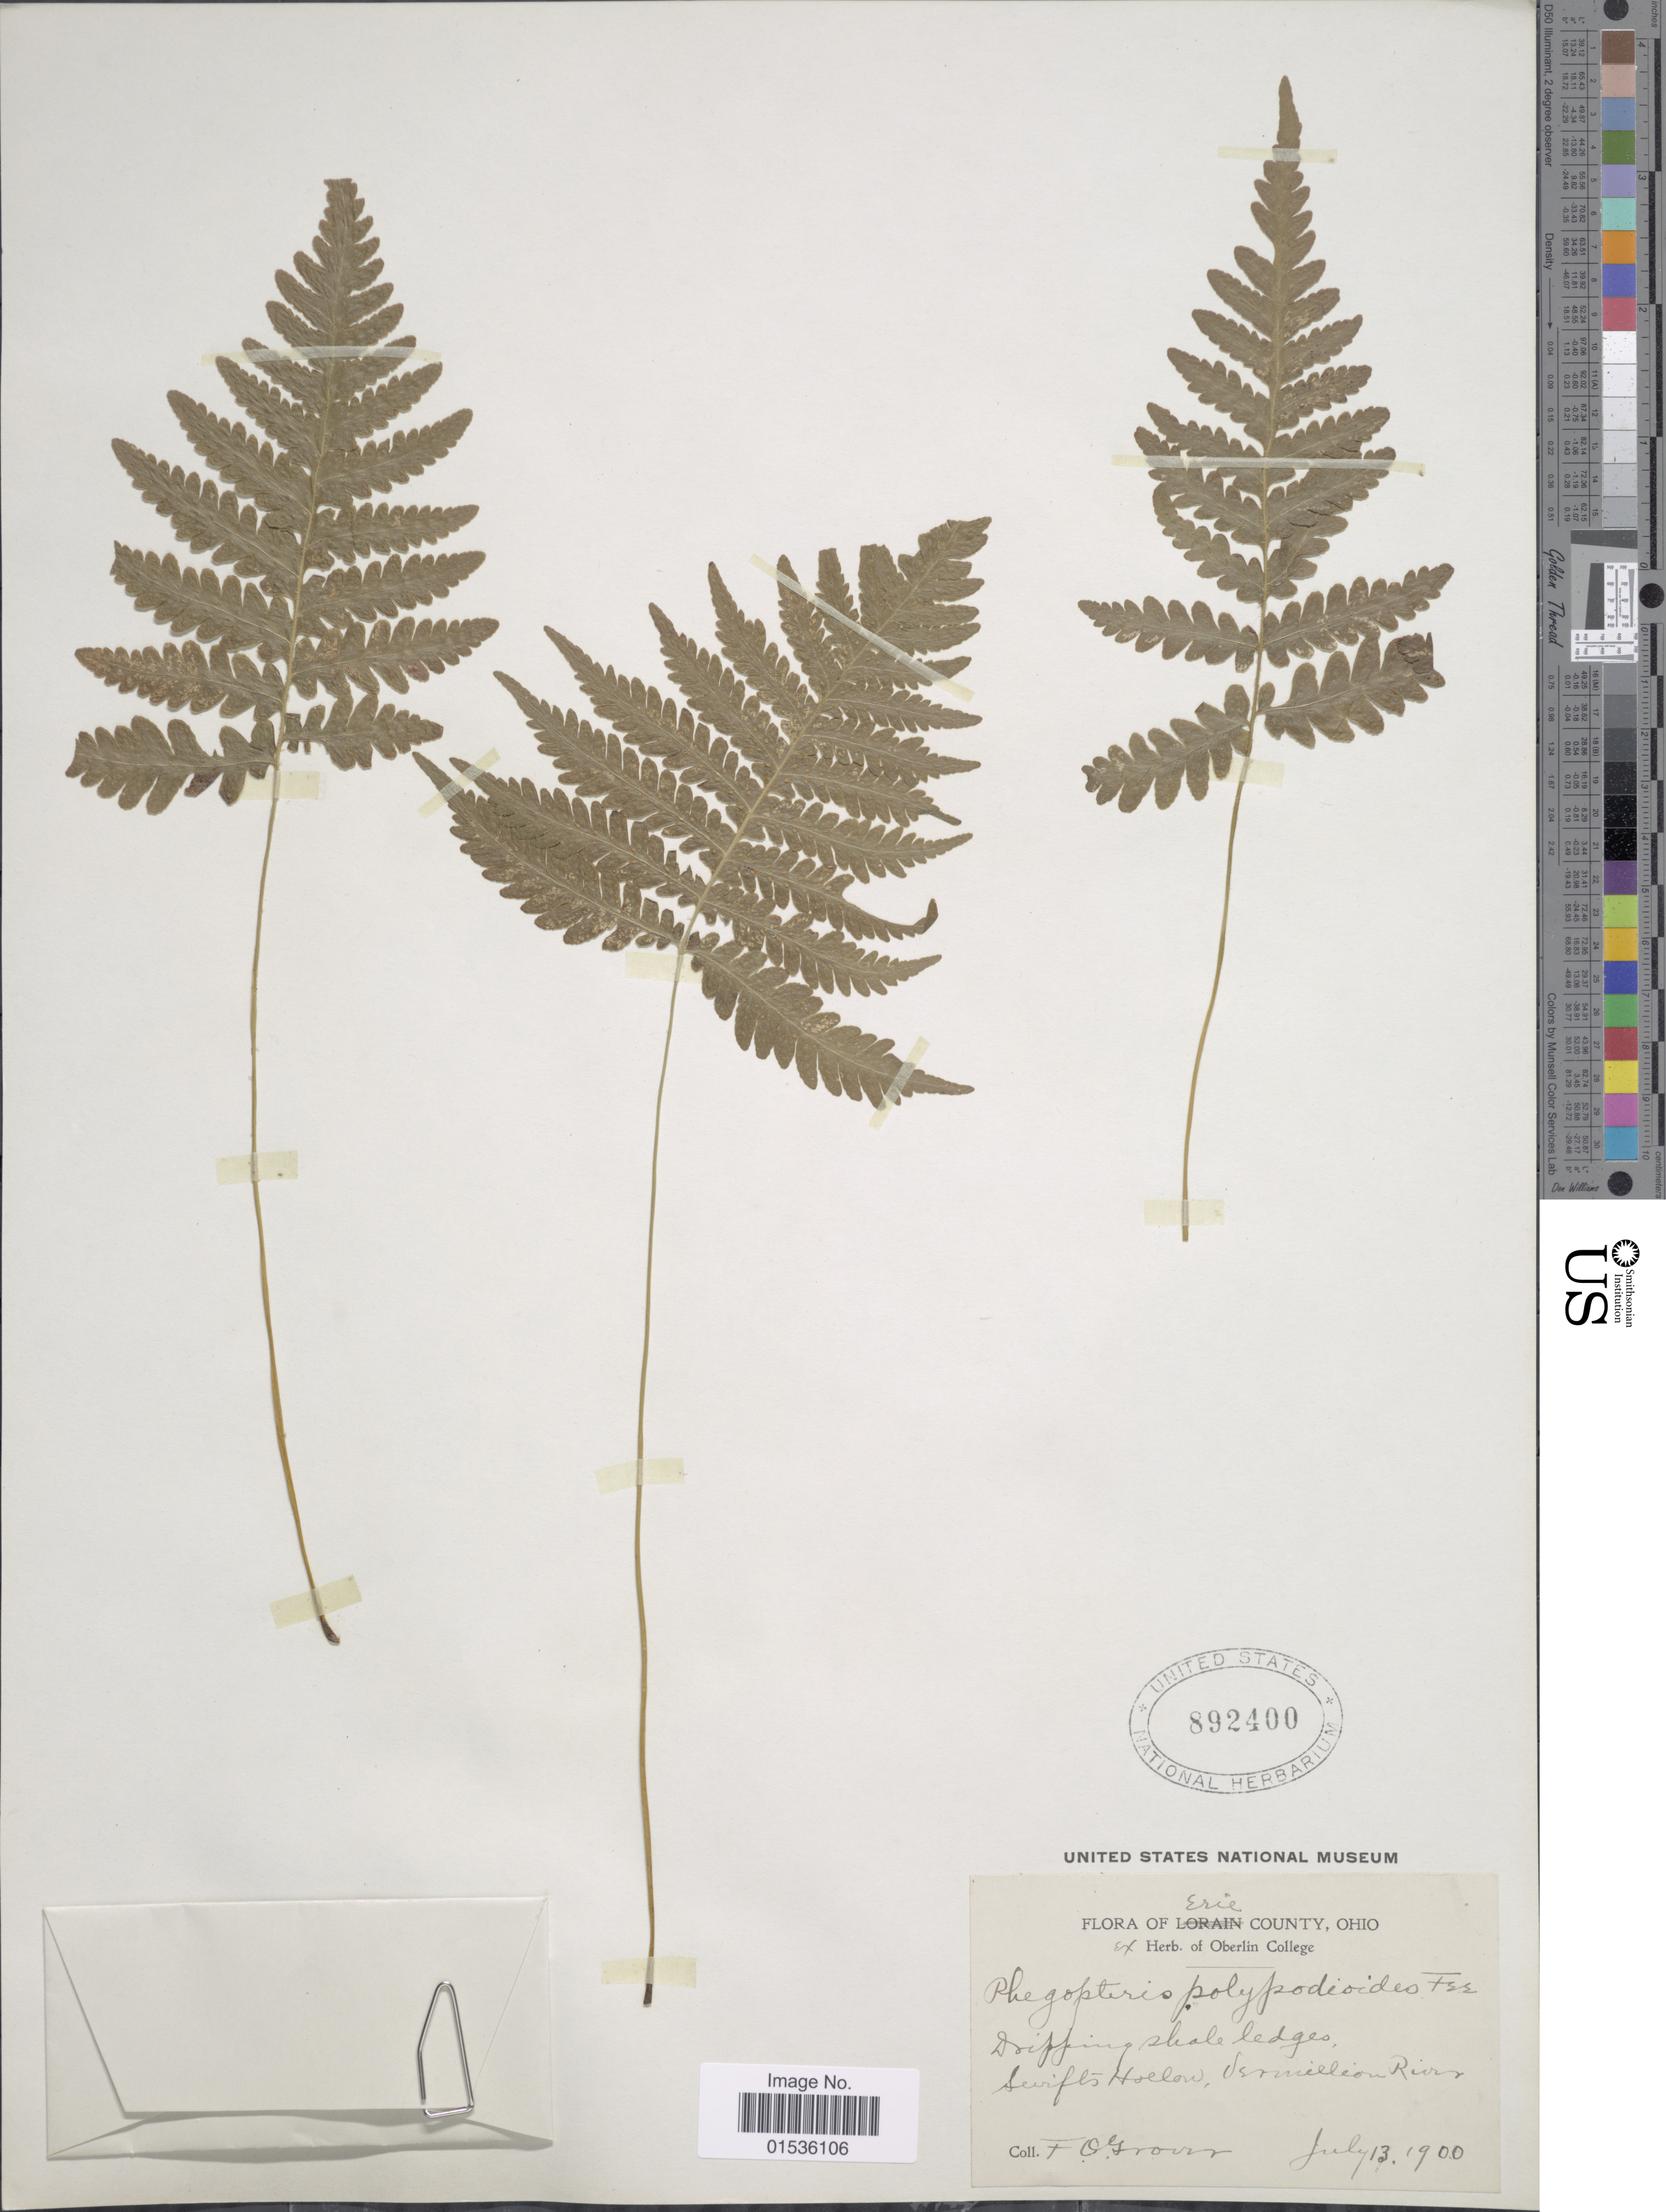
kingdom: Plantae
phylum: Tracheophyta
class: Polypodiopsida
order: Polypodiales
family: Thelypteridaceae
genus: Phegopteris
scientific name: Phegopteris connectilis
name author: (Michx.) Watt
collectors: F. Grover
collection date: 1900-07-13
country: United States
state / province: Ohio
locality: Erie County, Ohio, Swifts Hollow, Vermillion River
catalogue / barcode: US 892400